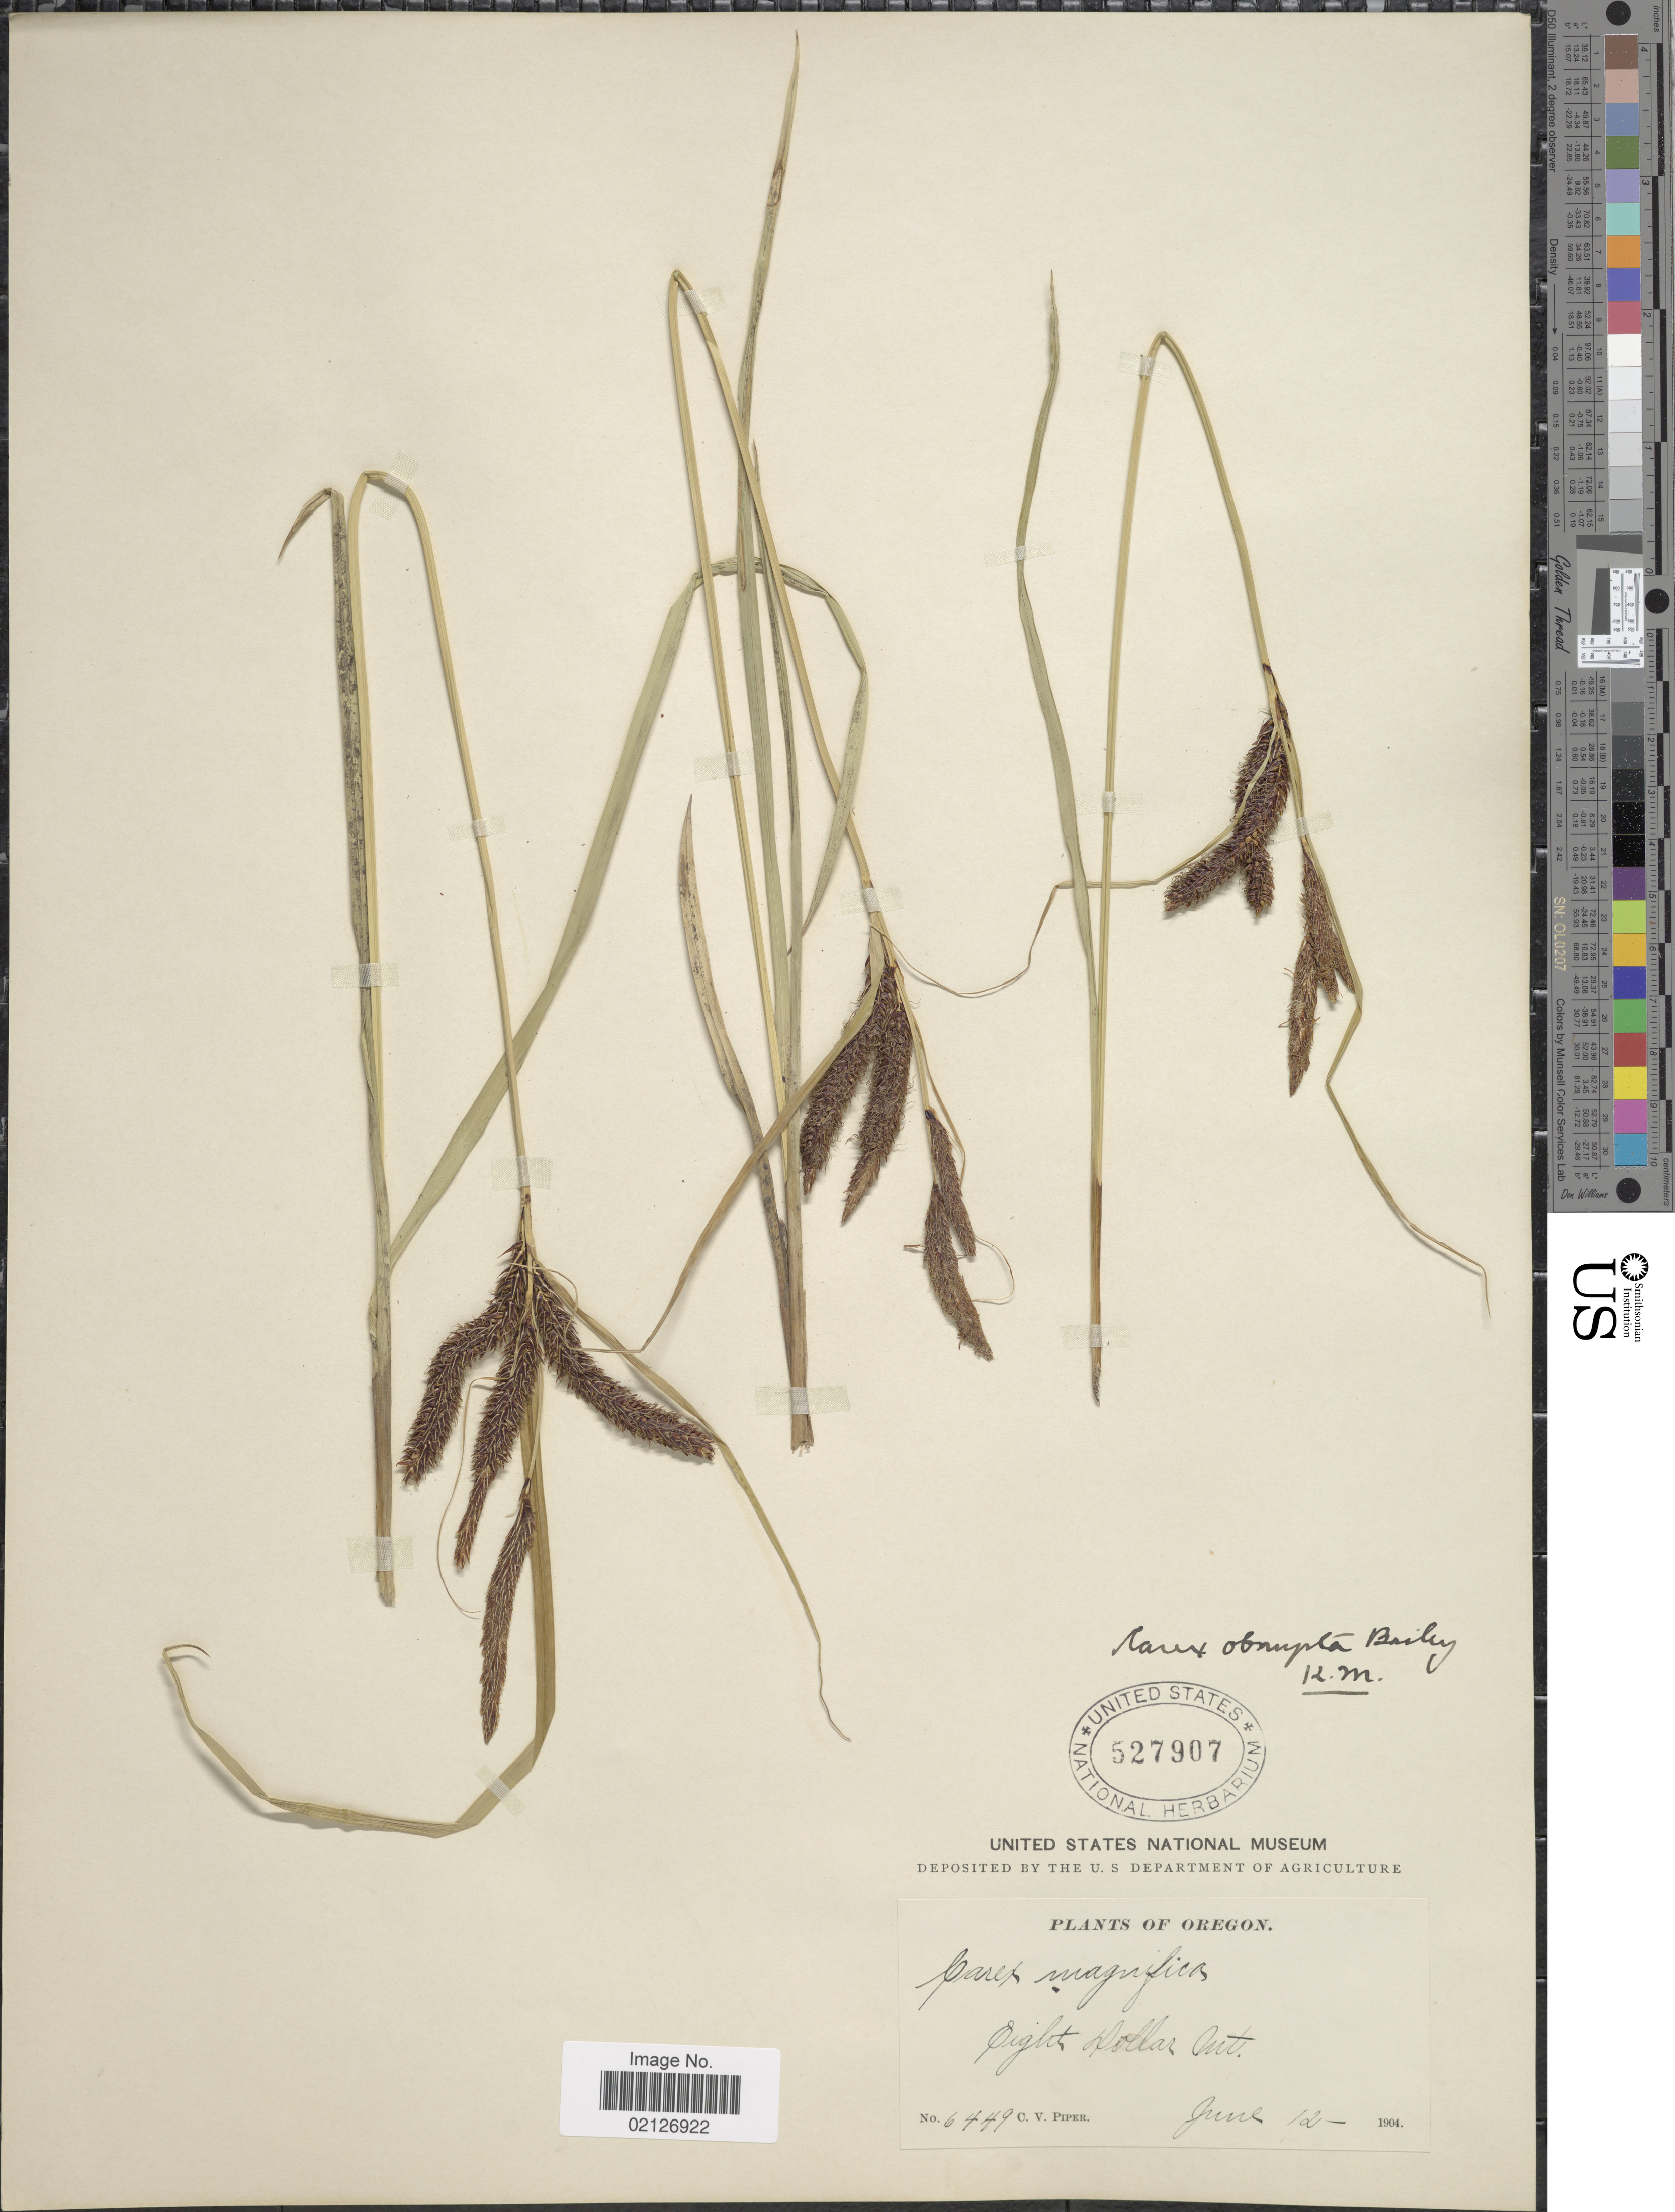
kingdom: Plantae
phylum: Tracheophyta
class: Liliopsida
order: Poales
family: Cyperaceae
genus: Carex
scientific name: Carex obnupta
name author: L.H. Bailey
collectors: C. V. Piper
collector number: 6449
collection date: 1904-06-12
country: United States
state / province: Oregon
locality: Eight Dollar Mt.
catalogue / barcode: US 527907